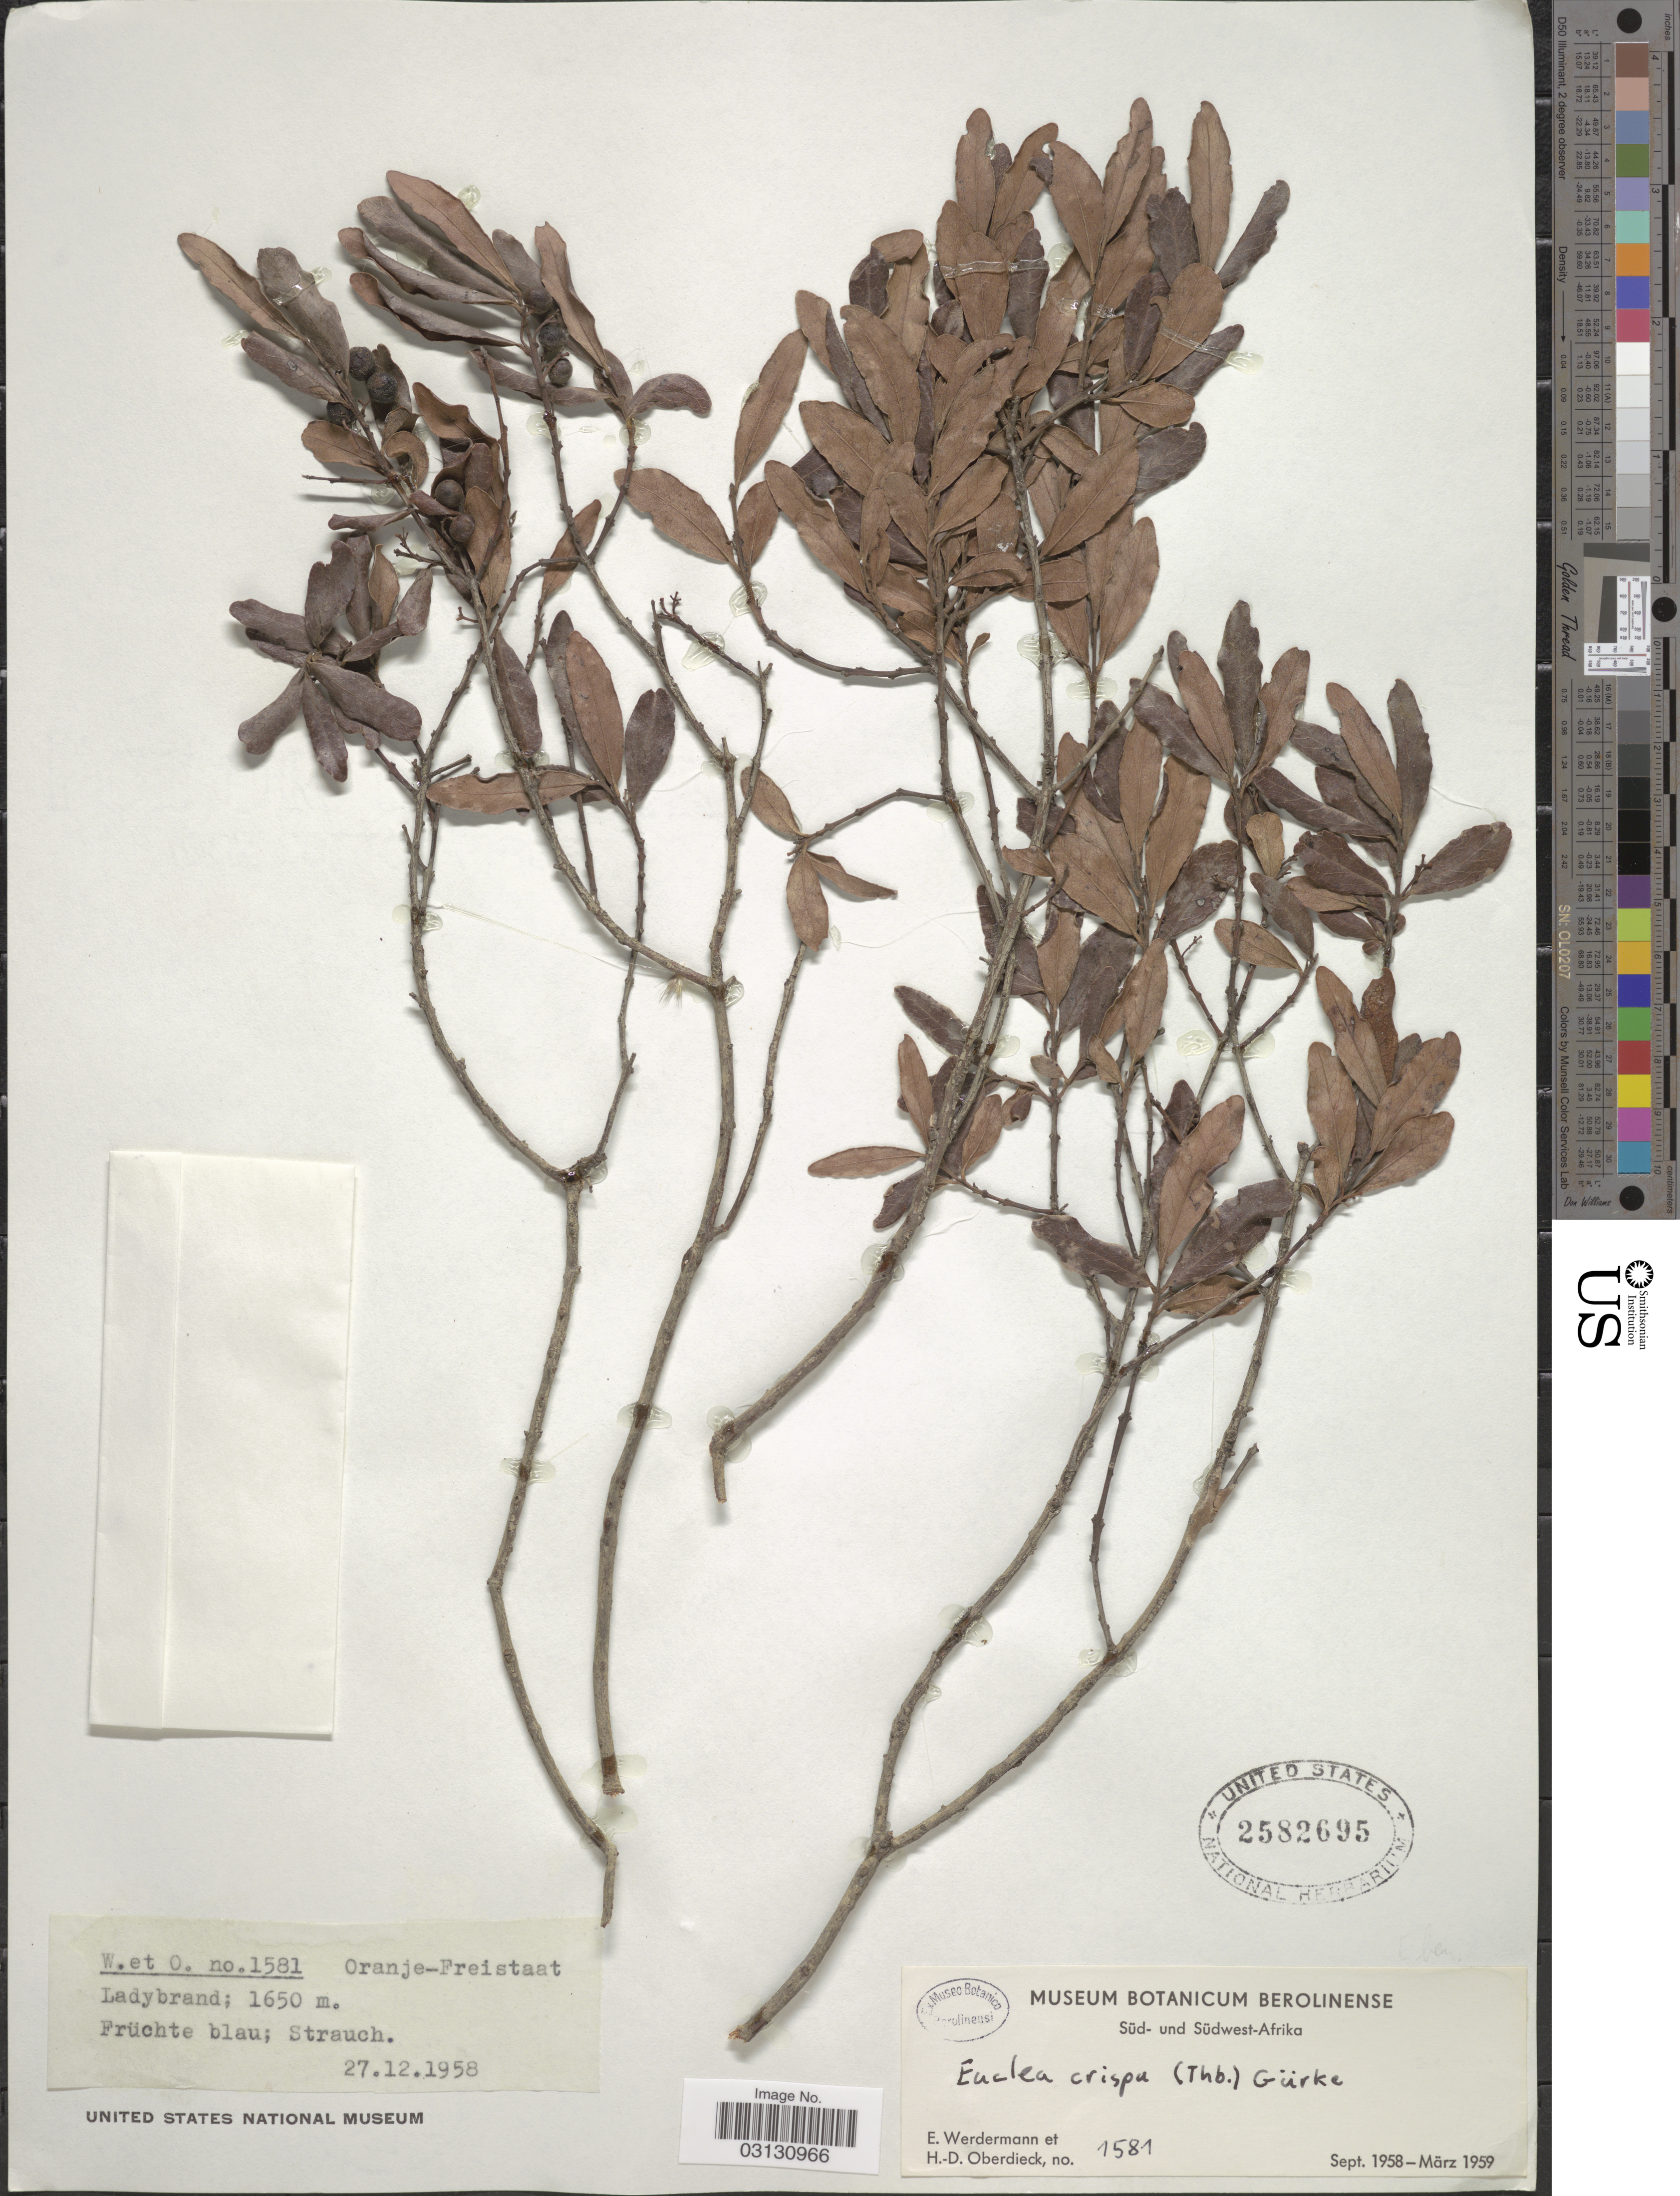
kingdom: Plantae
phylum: Tracheophyta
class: Magnoliopsida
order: Ericales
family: Ebenaceae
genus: Euclea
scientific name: Euclea crispa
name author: (Thunb.) Gürke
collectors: E. Werdermann & H. Oberdieck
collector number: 1581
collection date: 1958-12-27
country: South Africa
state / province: Free State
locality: Oranje-Freistaat, Ladybrand.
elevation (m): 1650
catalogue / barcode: US 2582695